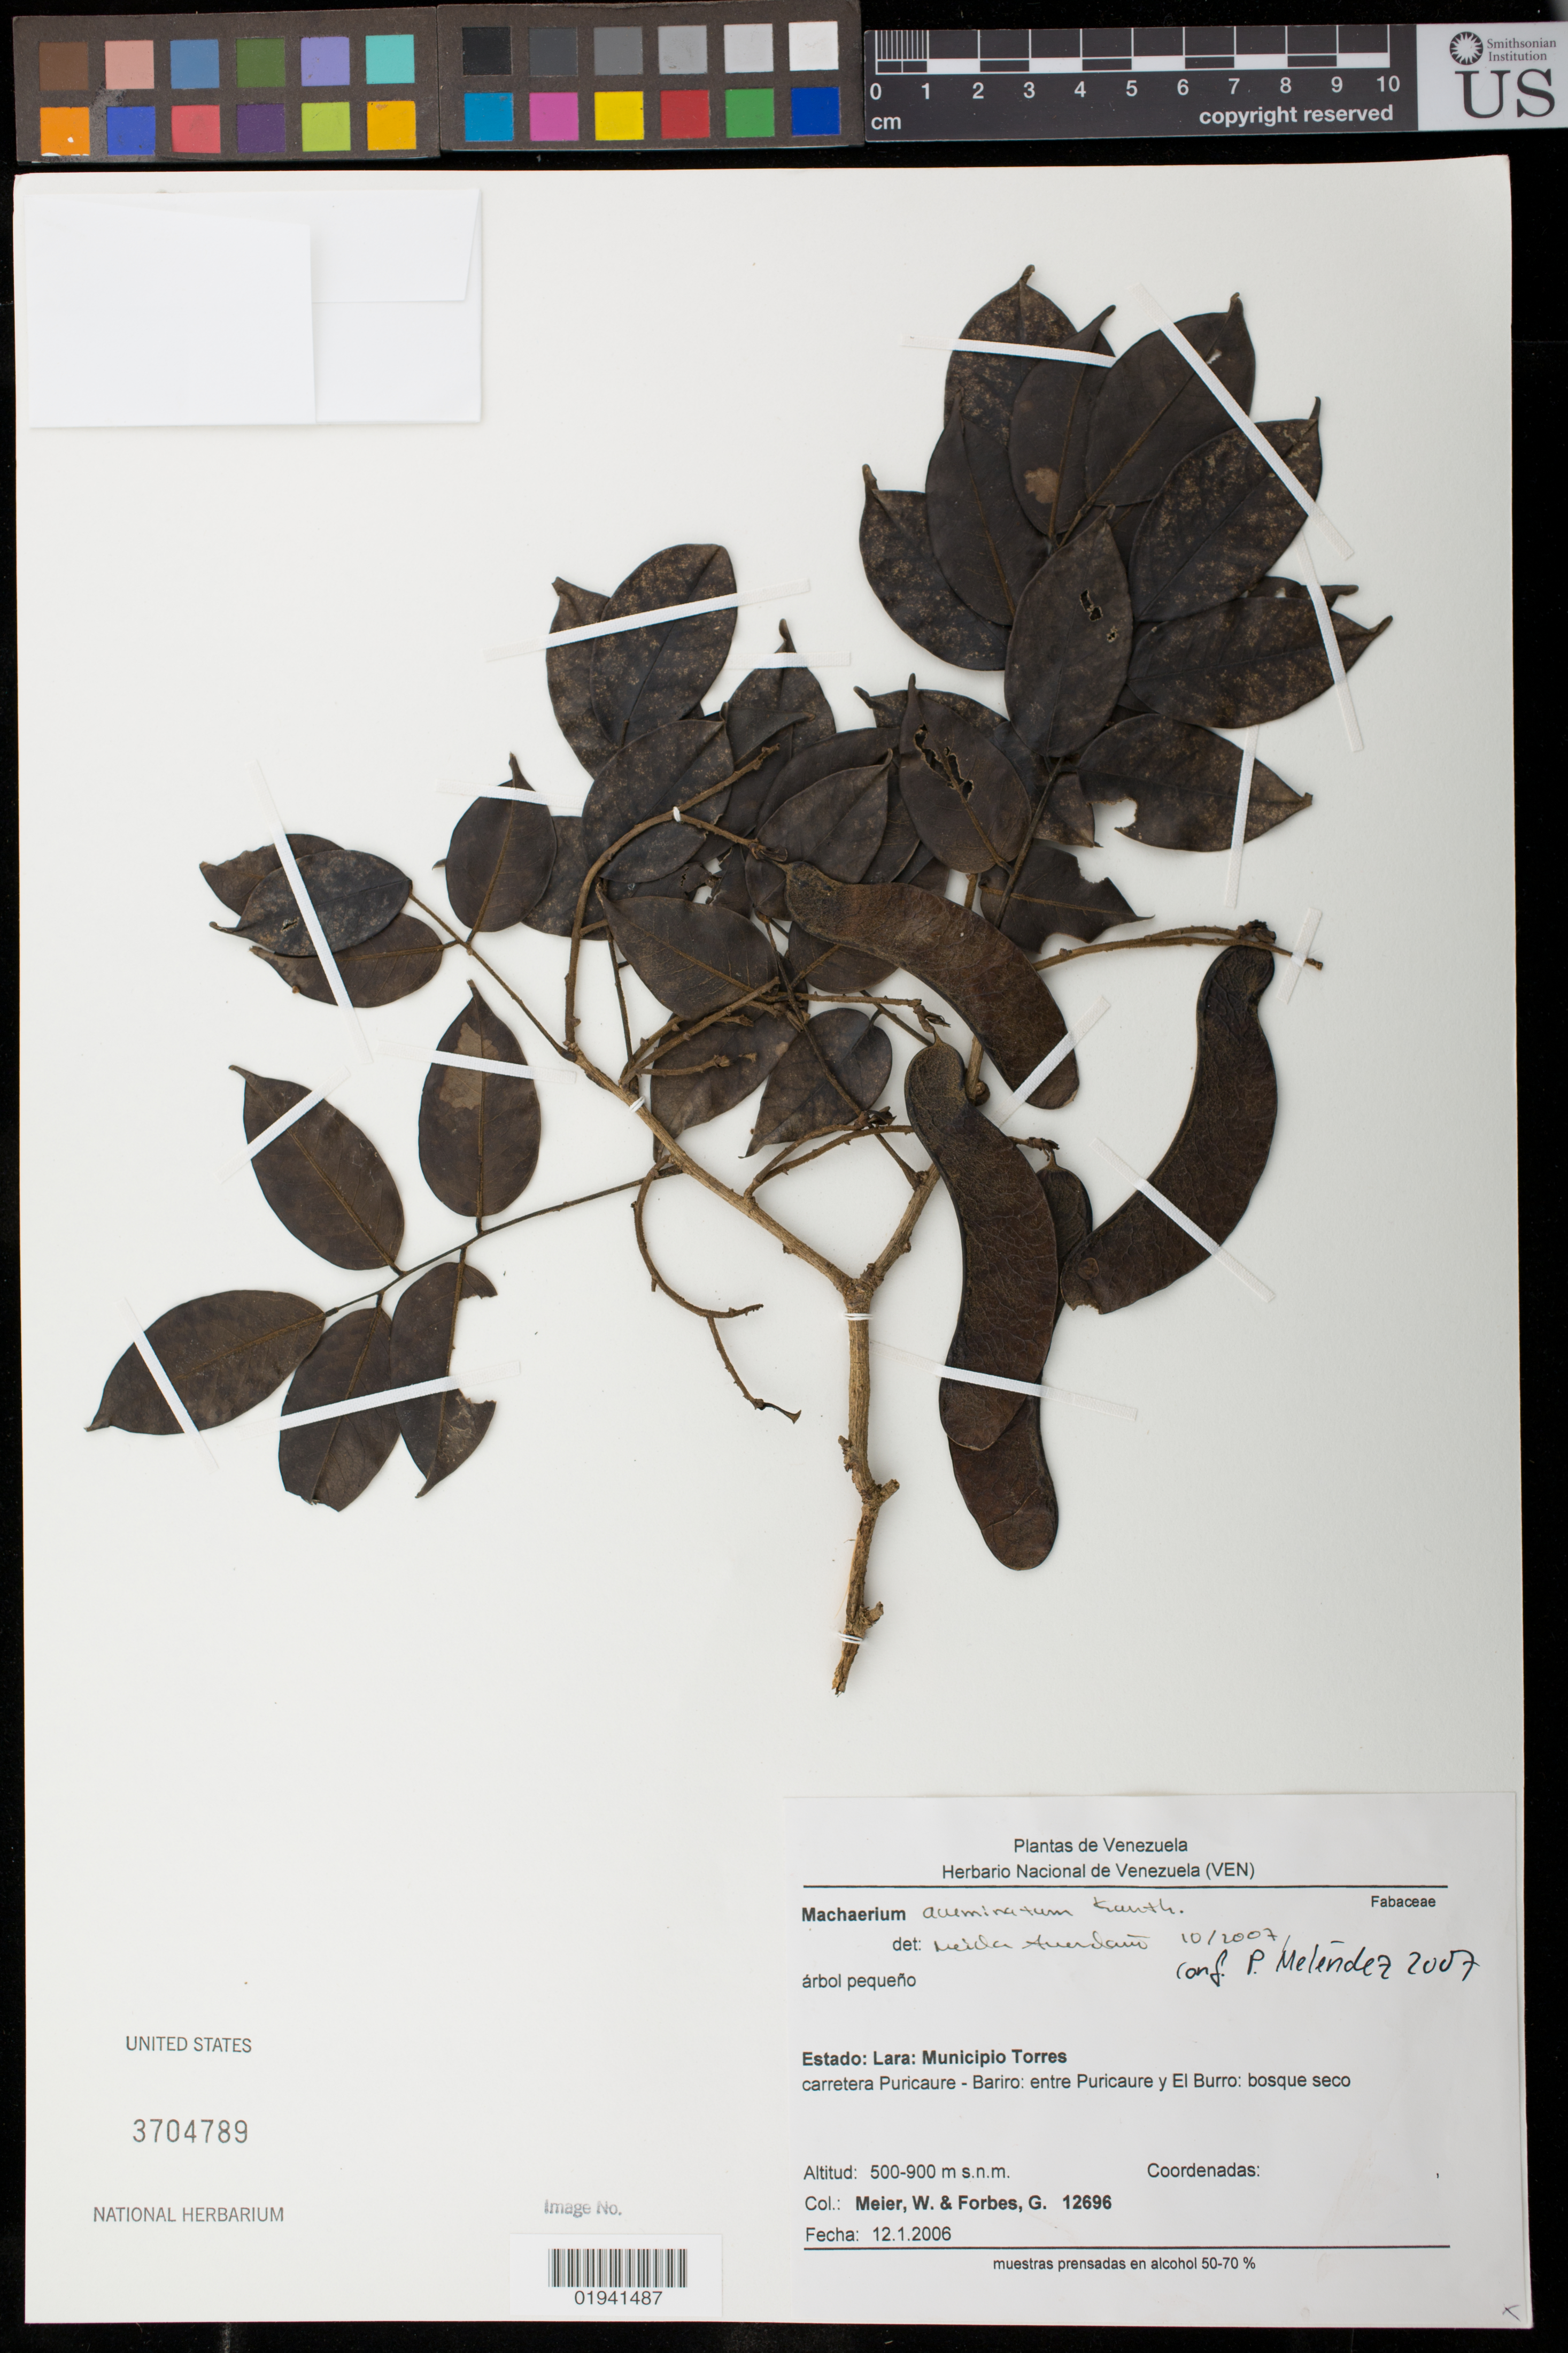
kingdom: Plantae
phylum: Tracheophyta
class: Magnoliopsida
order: Fabales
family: Fabaceae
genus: Machaerium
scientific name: Machaerium acuminatum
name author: Kunth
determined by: Meléndez, P.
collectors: W. Meier & G. Forbes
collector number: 12696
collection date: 2006-01-12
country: Venezuela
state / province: Lara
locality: Municipio Torres, carretera Puricaure, Bariro: entre Puricaure y El Burro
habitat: bosque seco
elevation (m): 500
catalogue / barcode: US 3704789